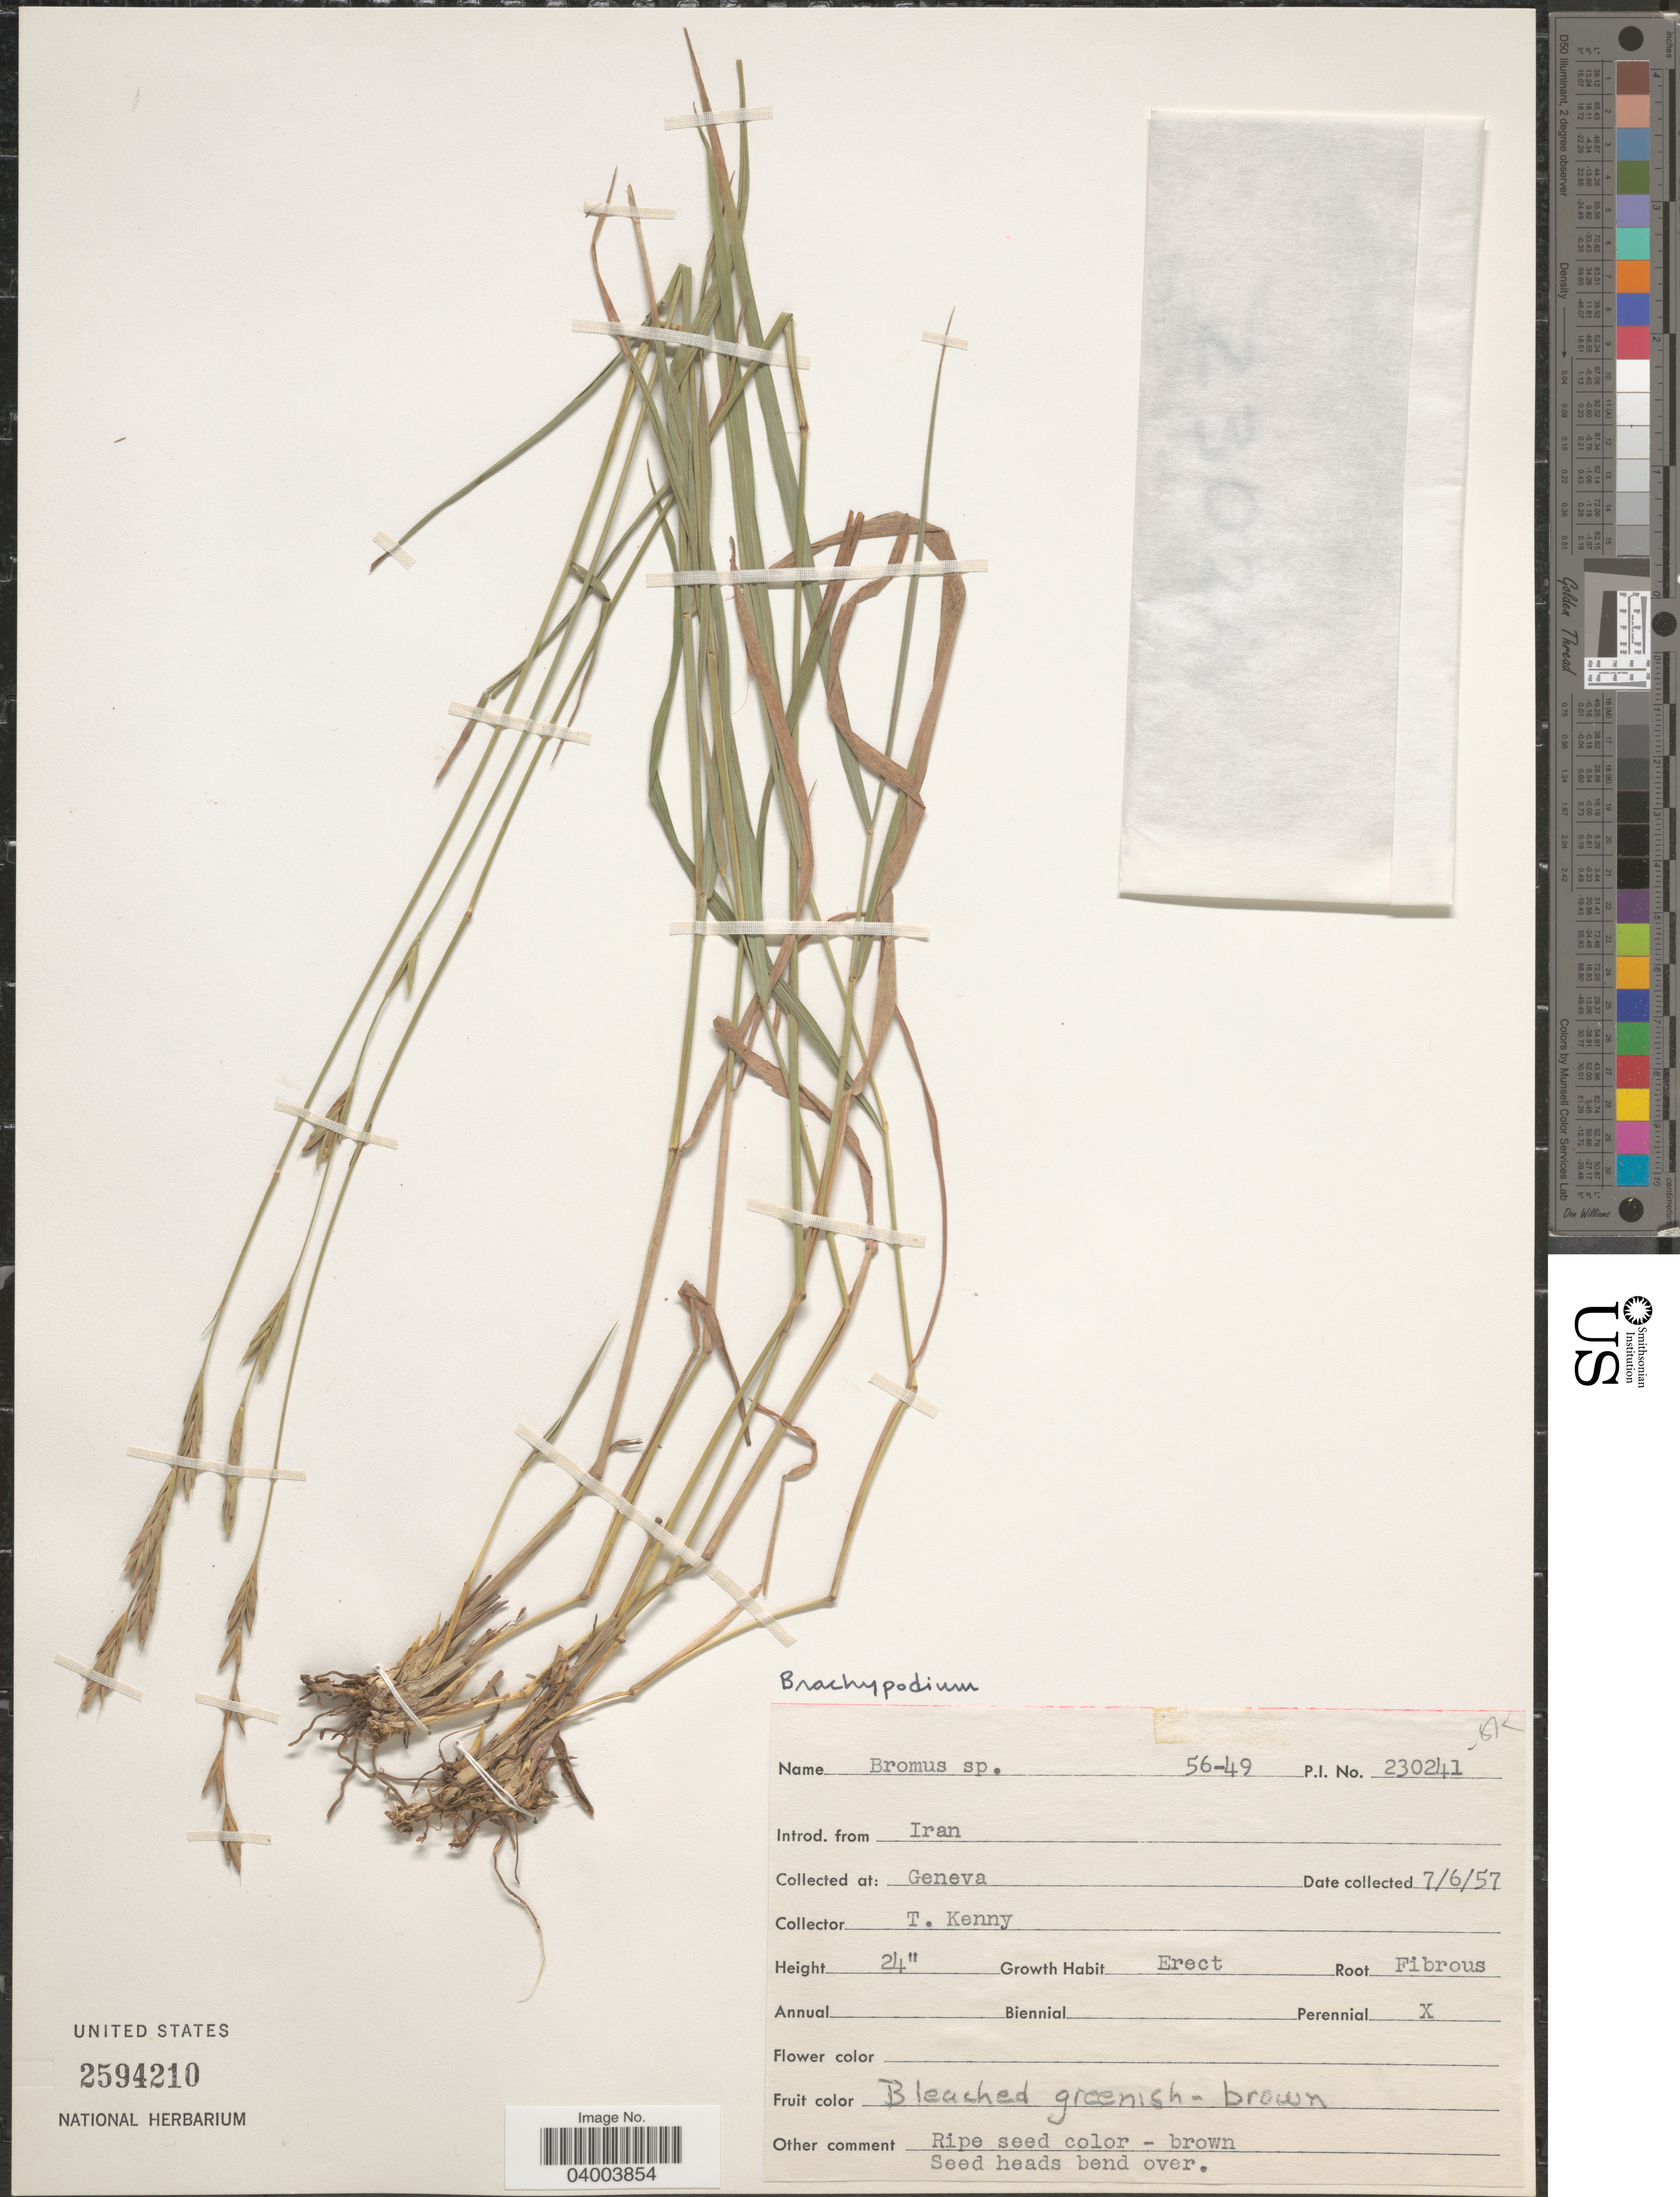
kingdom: Plantae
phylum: Tracheophyta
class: Liliopsida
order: Poales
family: Poaceae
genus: Brachypodium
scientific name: Brachypodium sp.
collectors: T. Kenny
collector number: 230241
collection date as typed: Transcribed d/m/y: 7/6/57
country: Switzerland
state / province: Genève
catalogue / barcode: US 2594210